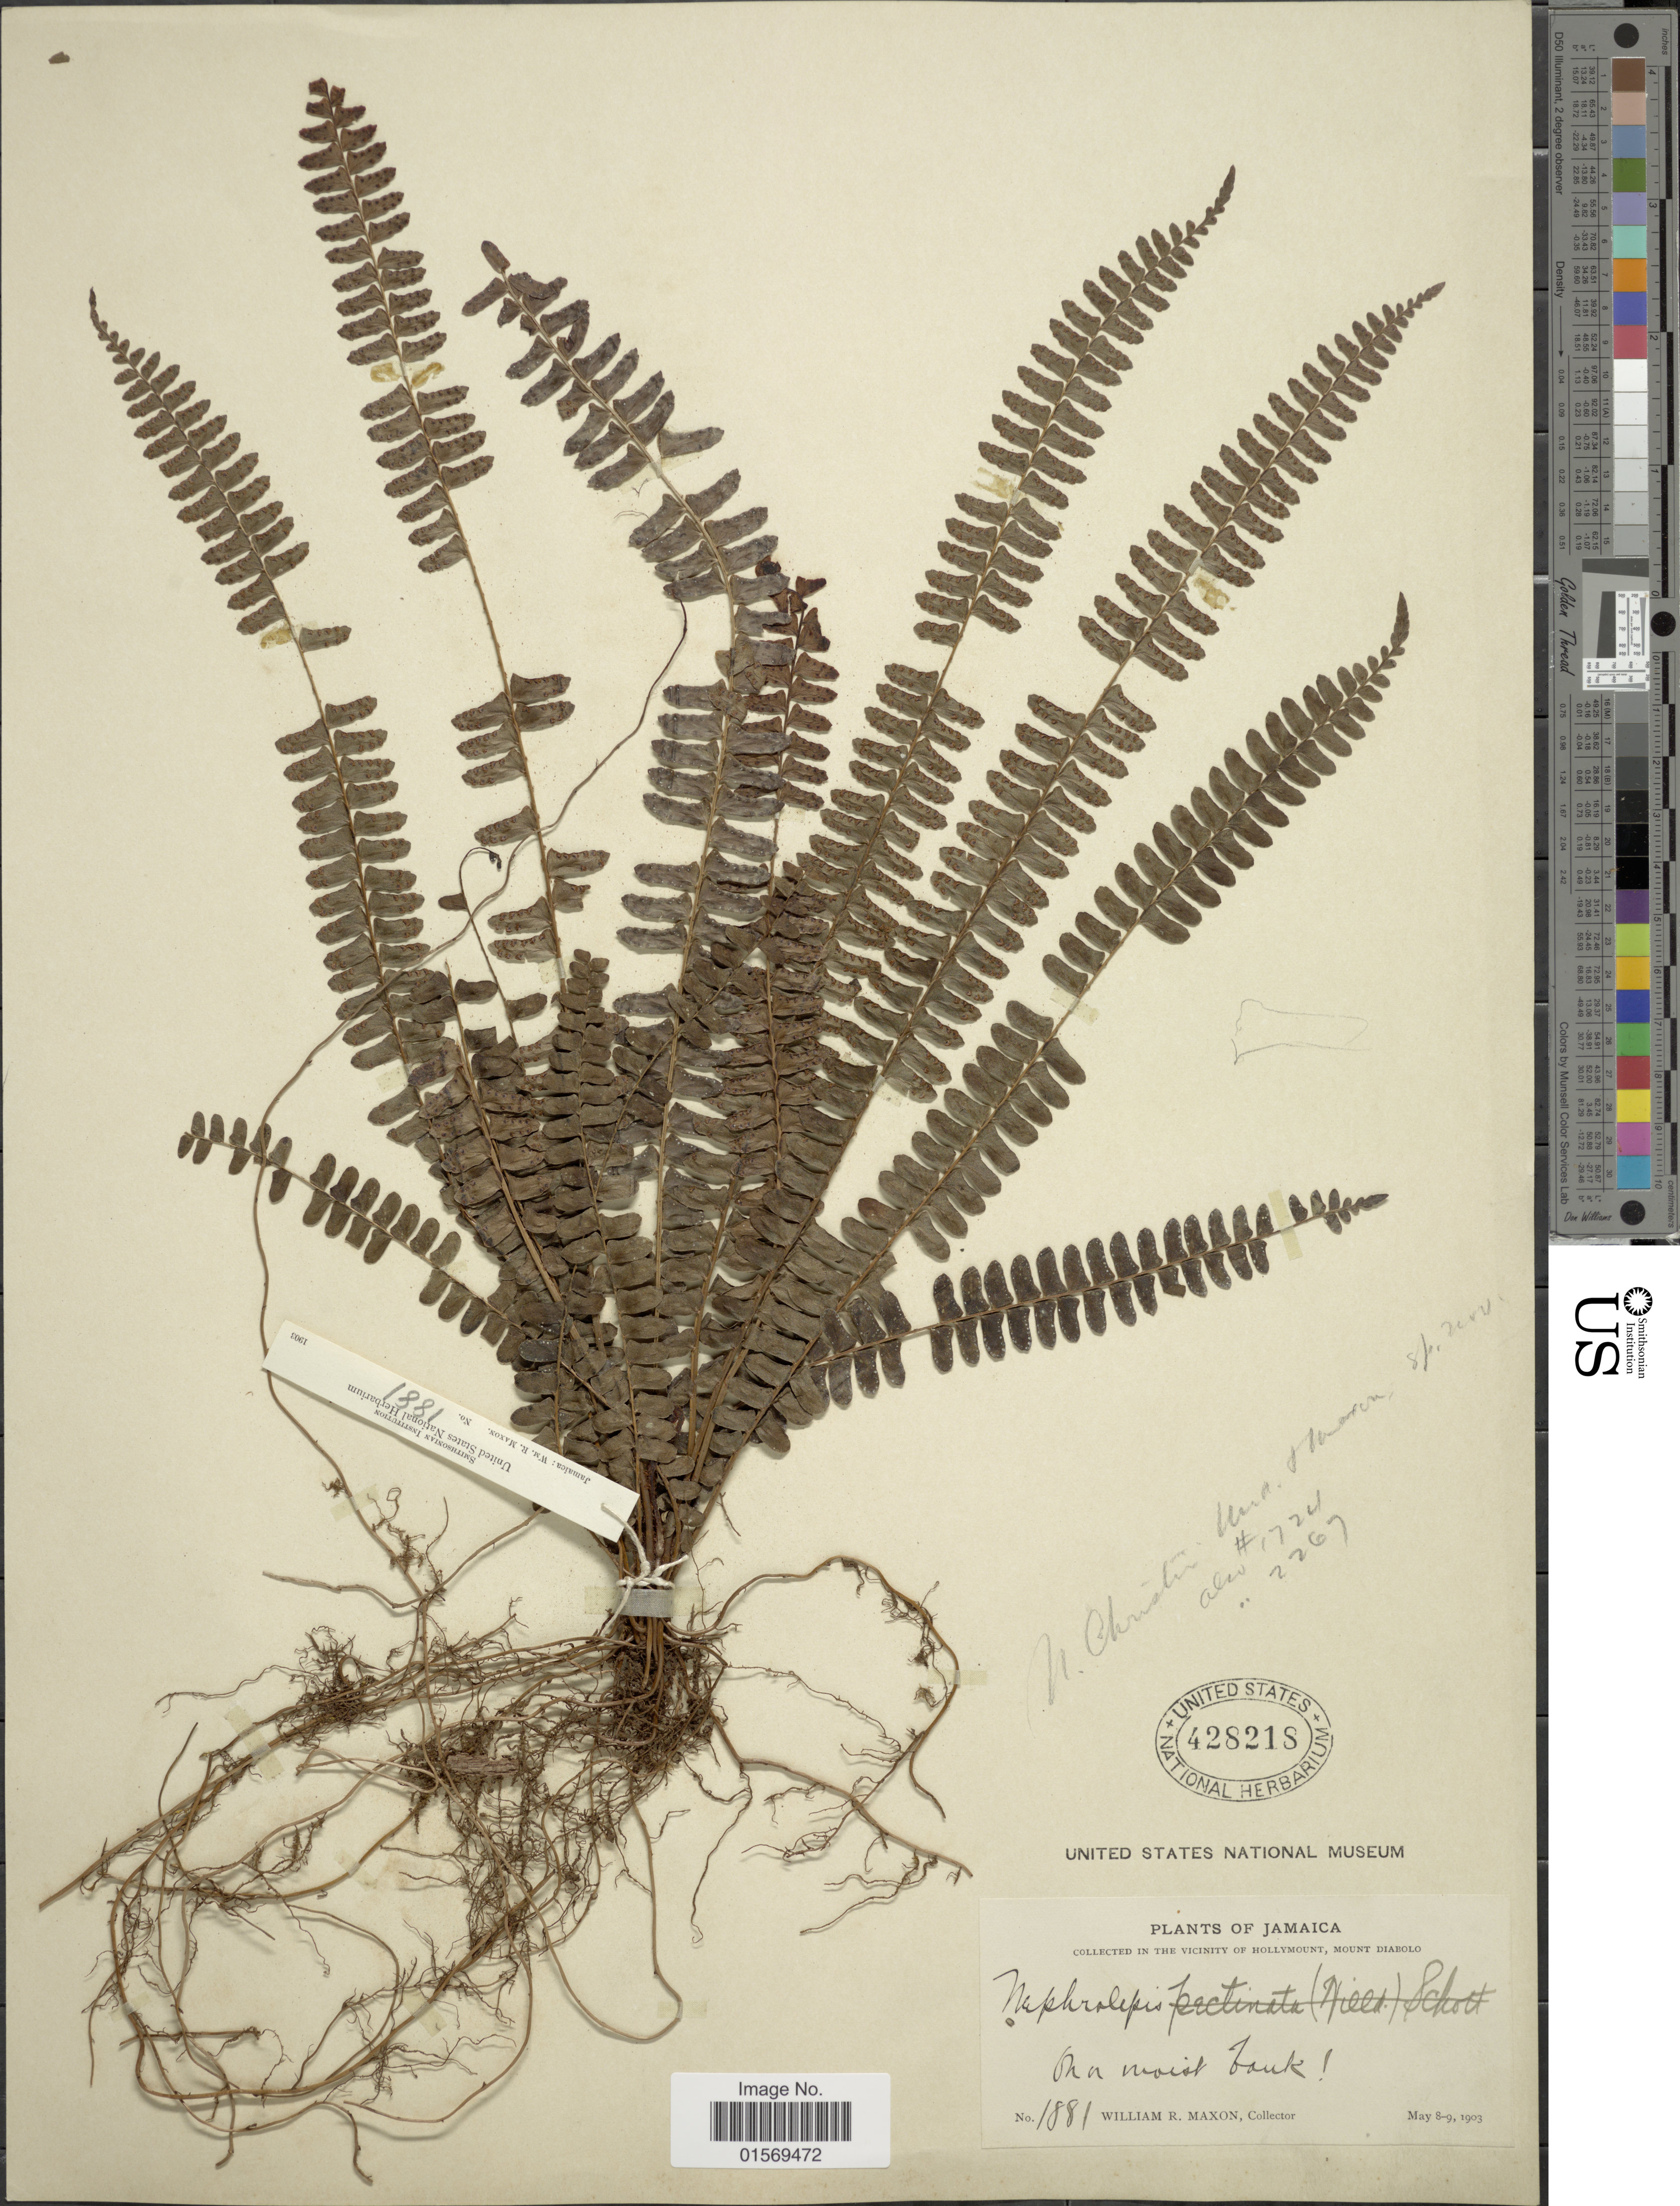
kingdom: Plantae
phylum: Tracheophyta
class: Polypodiopsida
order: Polypodiales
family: Nephrolepidaceae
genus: Nephrolepis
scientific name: Nephrolepis pectinata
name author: (Willd.) Schott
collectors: W. R. Maxon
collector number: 1881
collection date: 1903-05-08/1903-05-09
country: Jamaica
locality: Jamaica, In the vicinity of Hollymount, Mount Diablo.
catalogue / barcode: US 428218